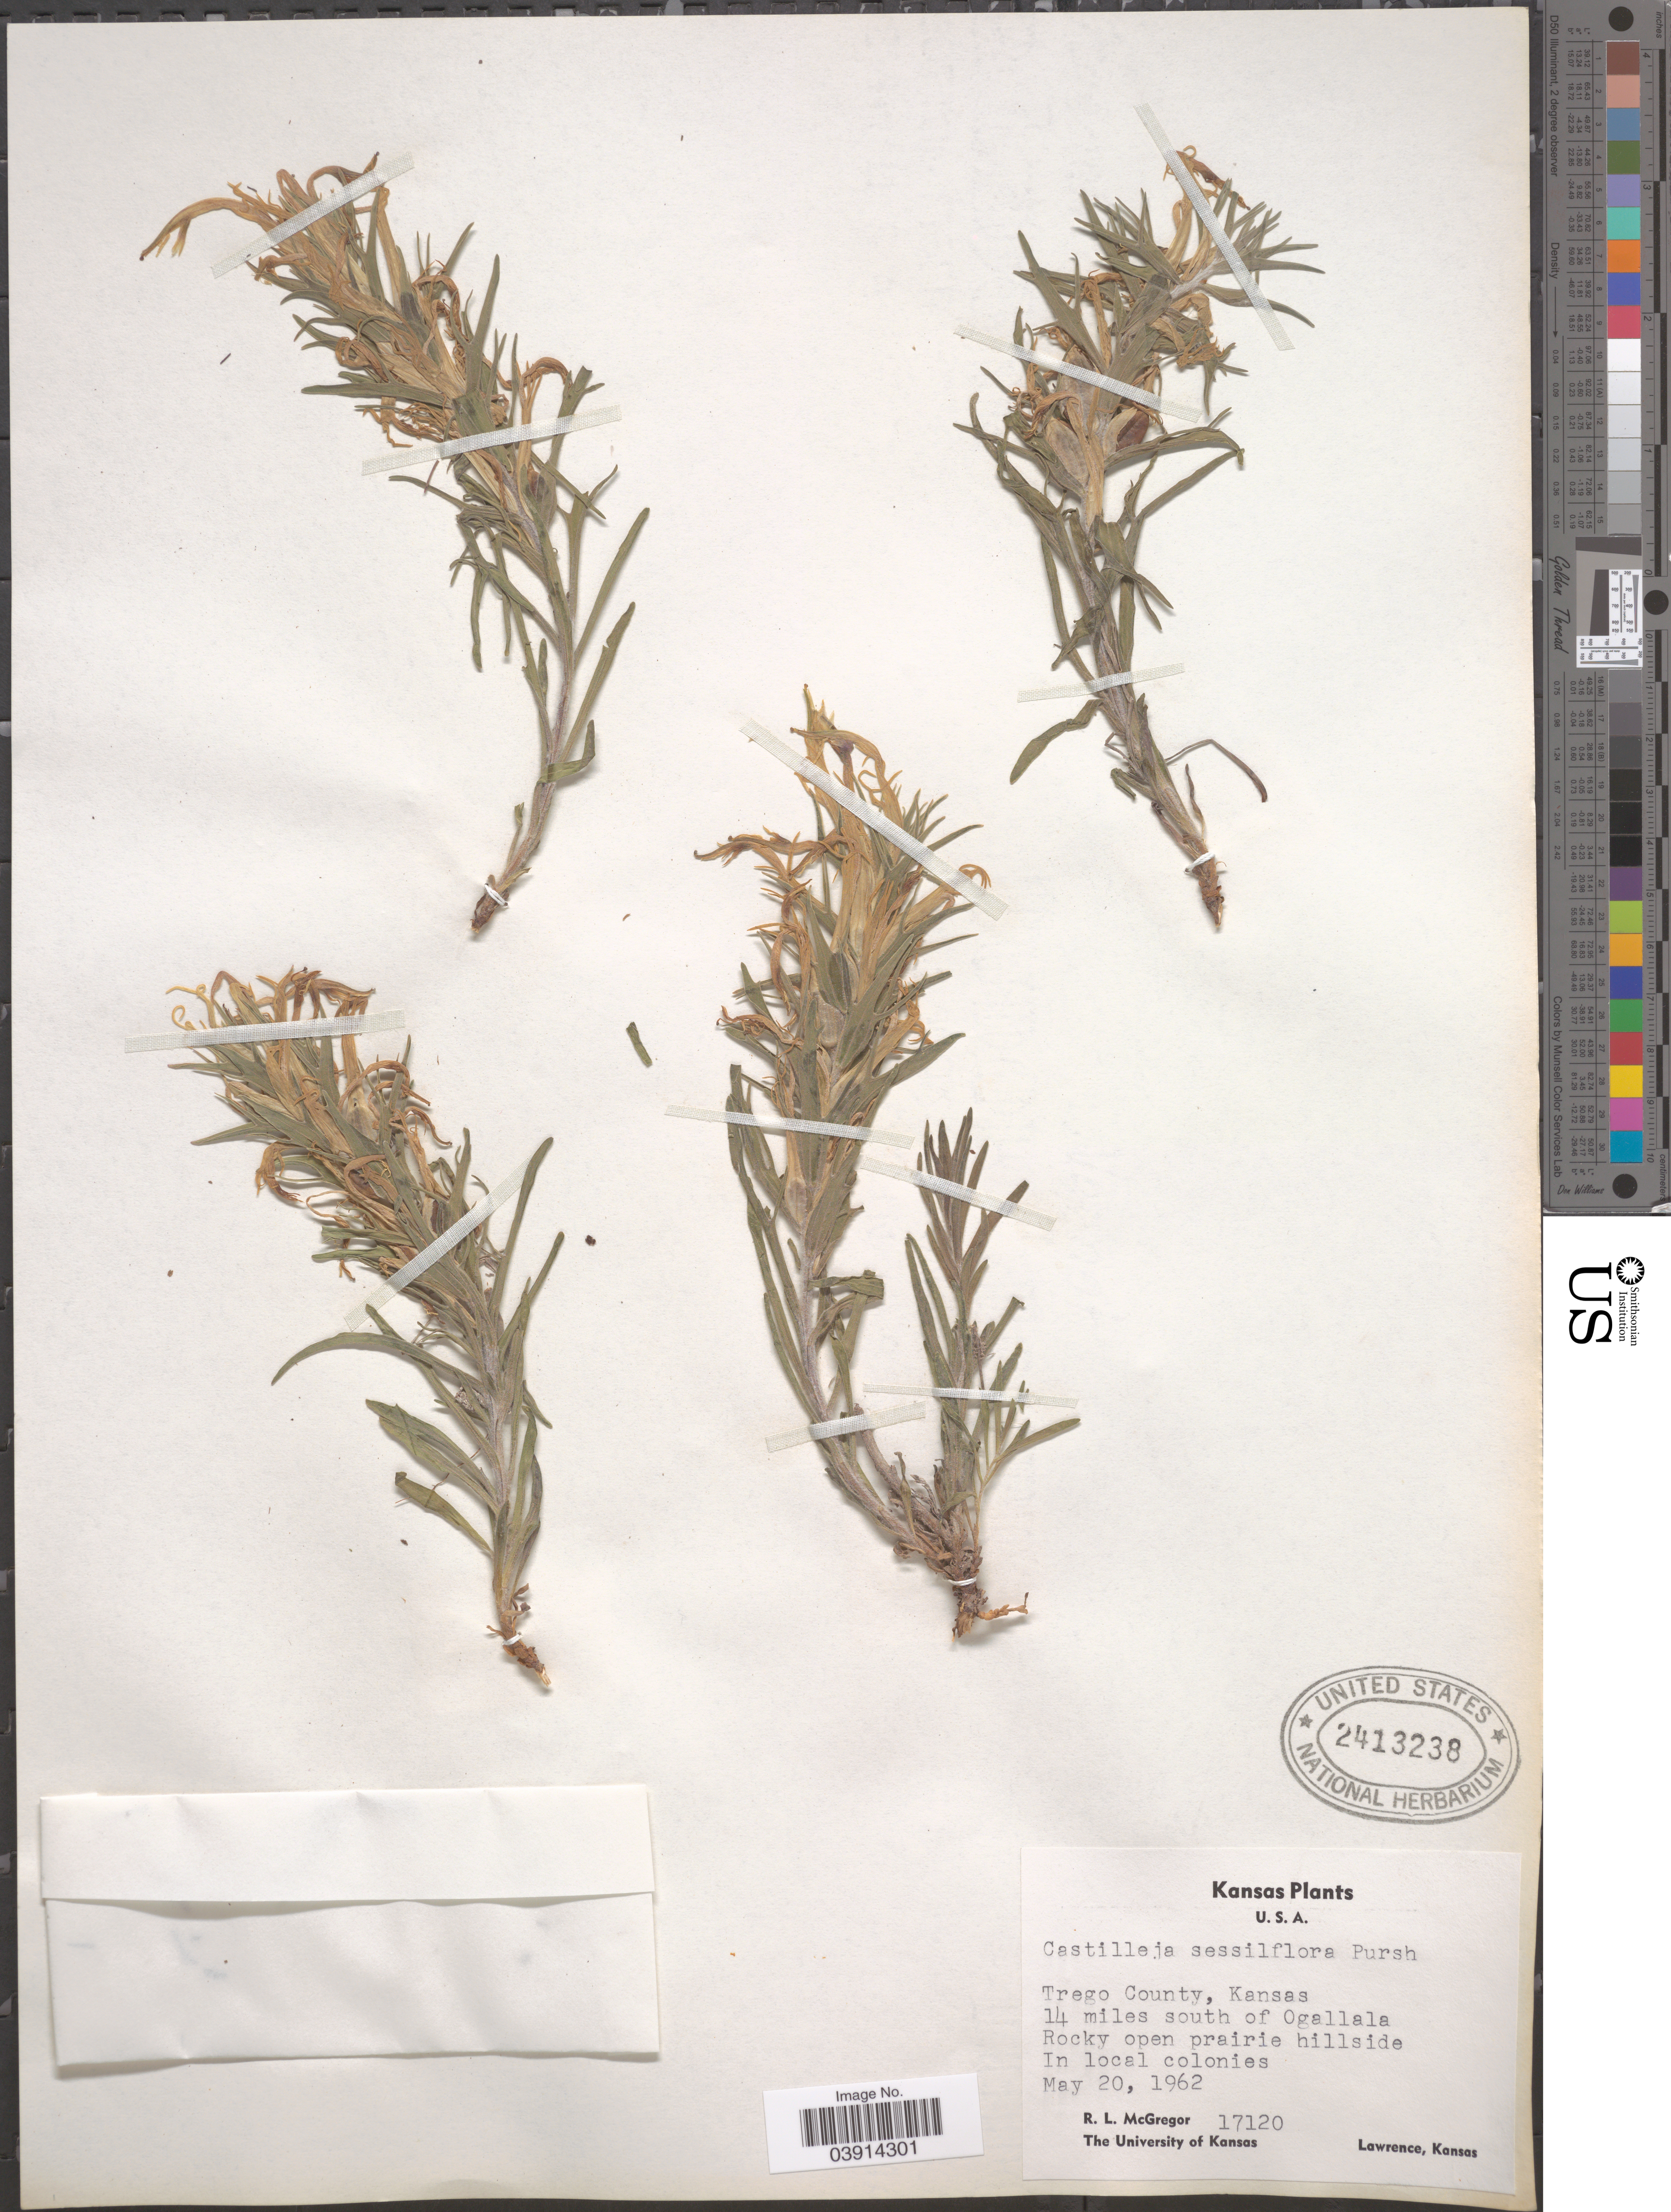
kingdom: Plantae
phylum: Tracheophyta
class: Magnoliopsida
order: Lamiales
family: Orobanchaceae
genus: Castilleja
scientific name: Castilleja sessiliflora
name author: Pursh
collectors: R. McGregor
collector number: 17120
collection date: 1962-05-20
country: United States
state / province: Kansas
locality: Trego County. 14 miles south of Ogallala. Rocky open prairie hillside. In local colonies.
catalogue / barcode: US 2413238